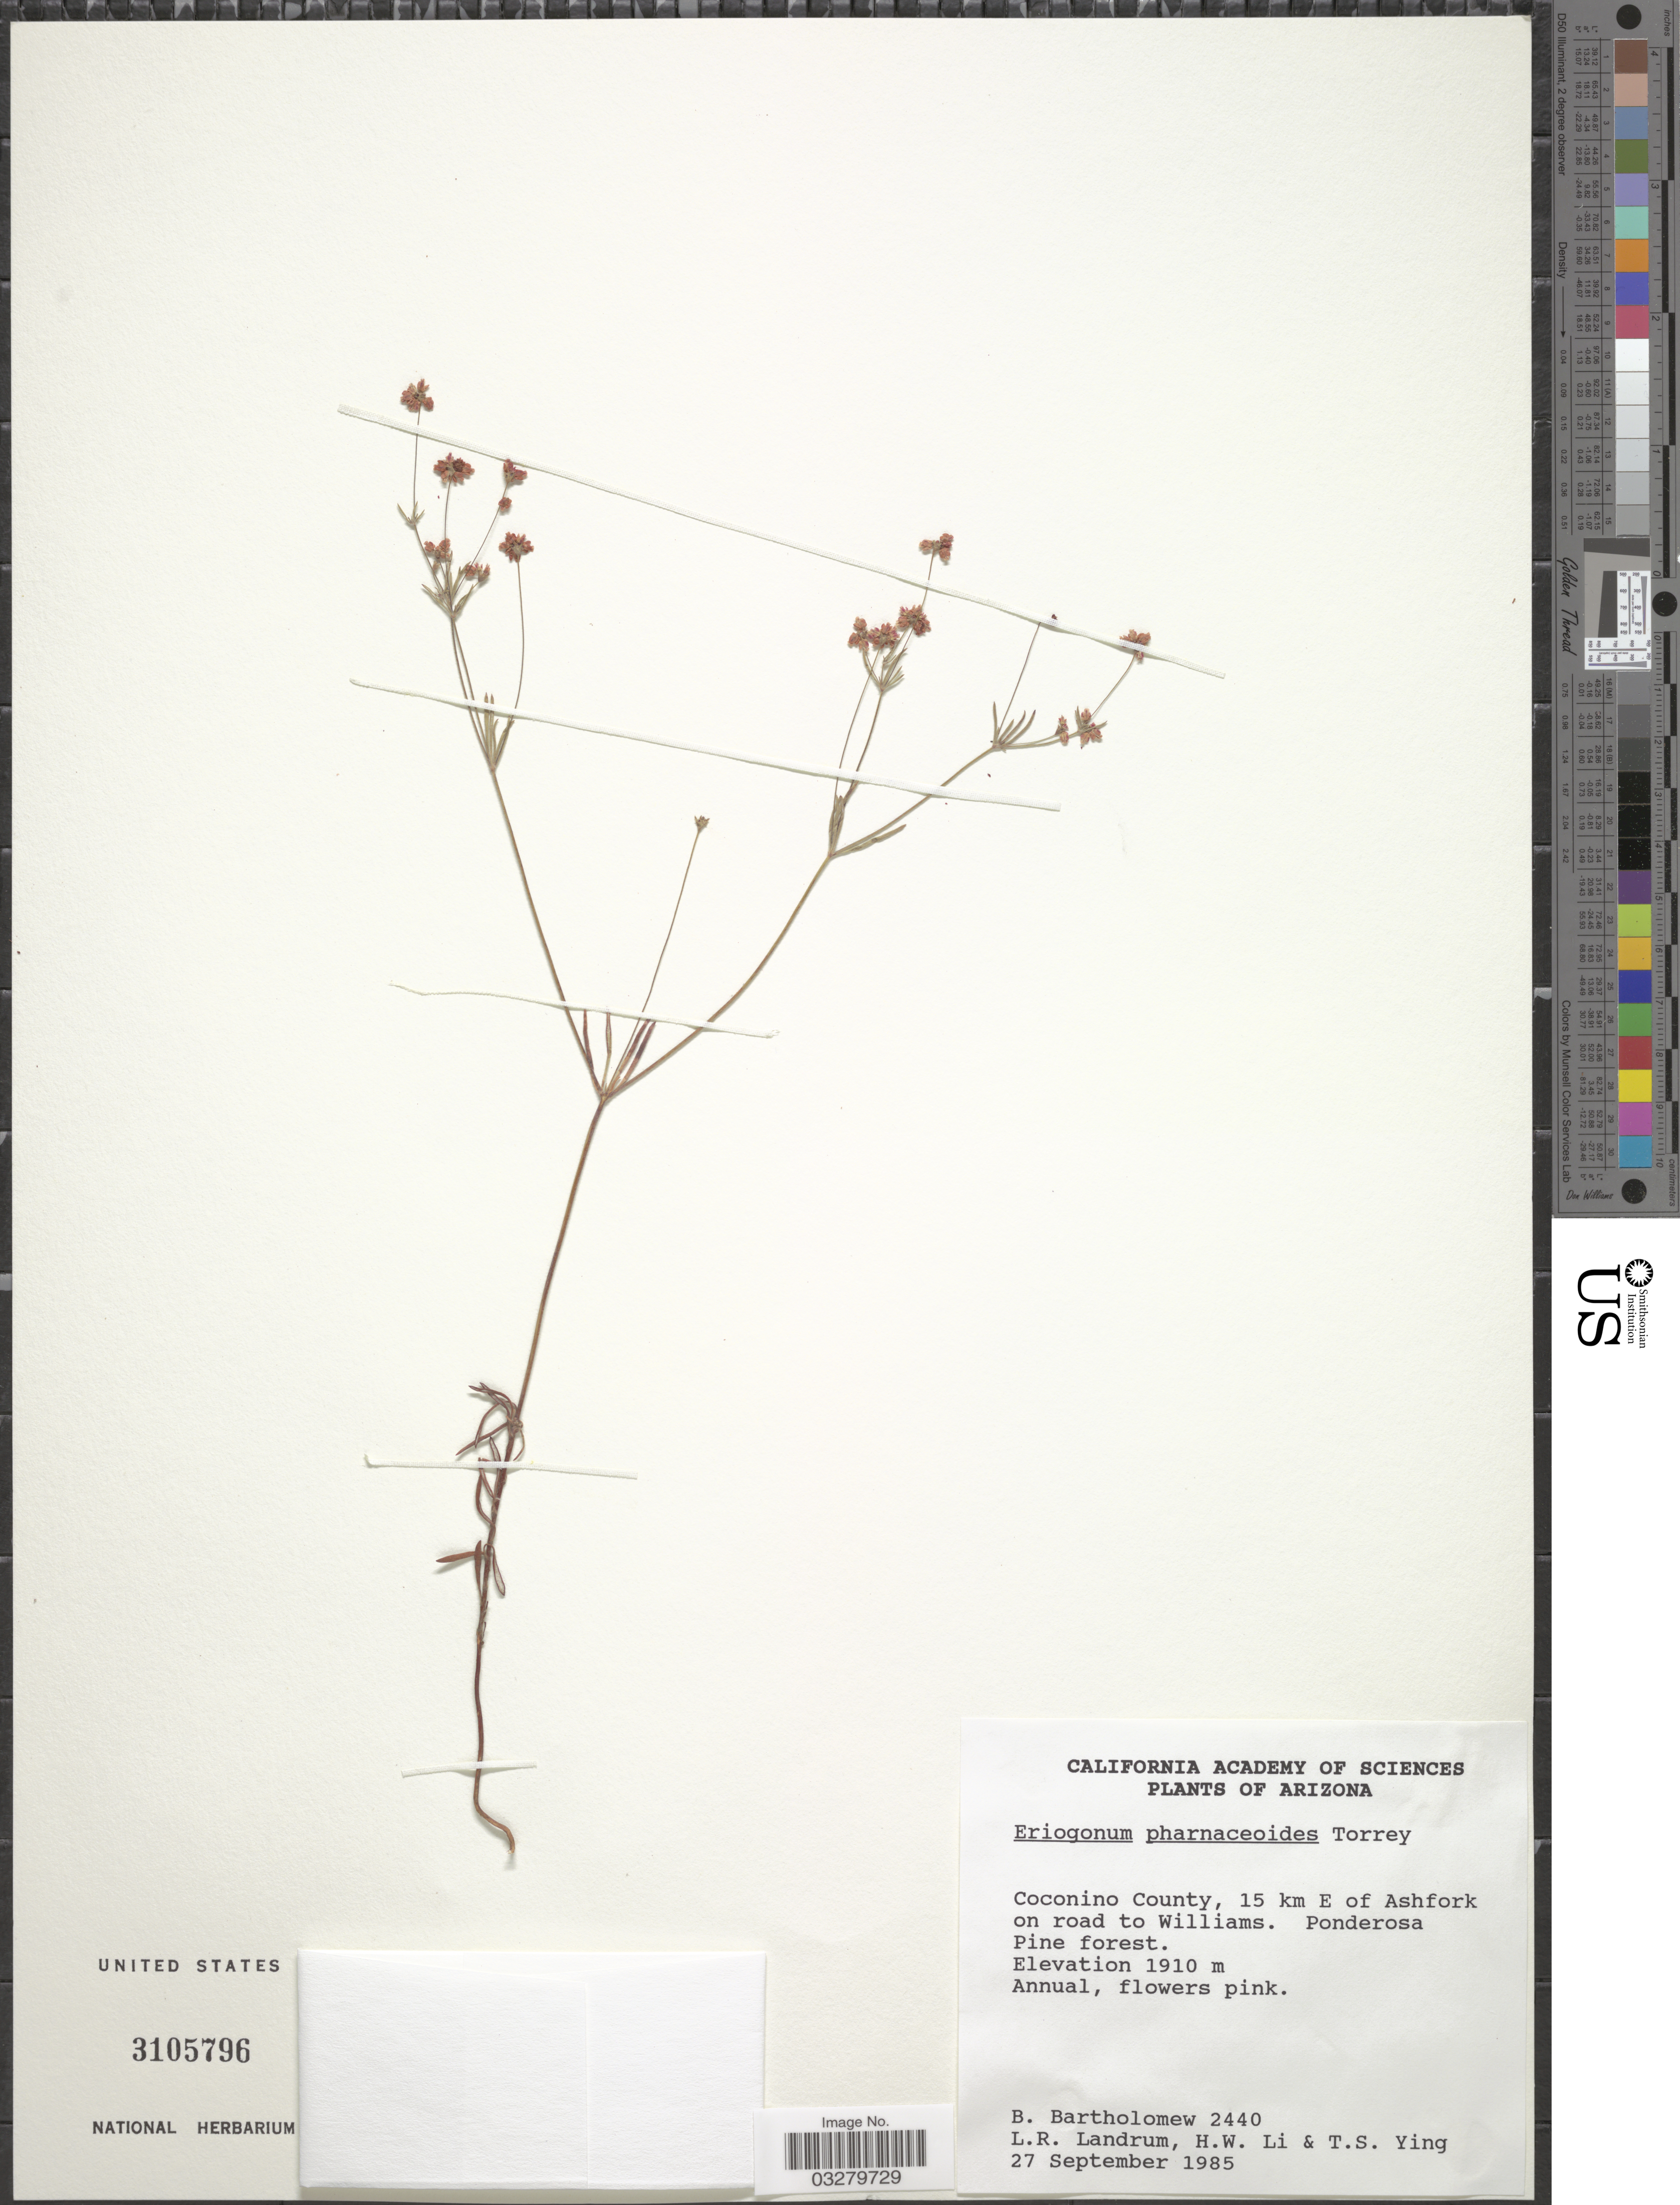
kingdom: Plantae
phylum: Tracheophyta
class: Magnoliopsida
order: Caryophyllales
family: Polygonaceae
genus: Eriogonum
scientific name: Eriogonum pharnaceoides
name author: Torr.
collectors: B. Bartholomew, L. R. Landrum, H. W. Li & T. Ying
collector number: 2440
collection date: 1985-09-27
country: United States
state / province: Arizona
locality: Coconino County, 15 km E of Ashfork on road to Williams.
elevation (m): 1910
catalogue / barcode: US 3105796